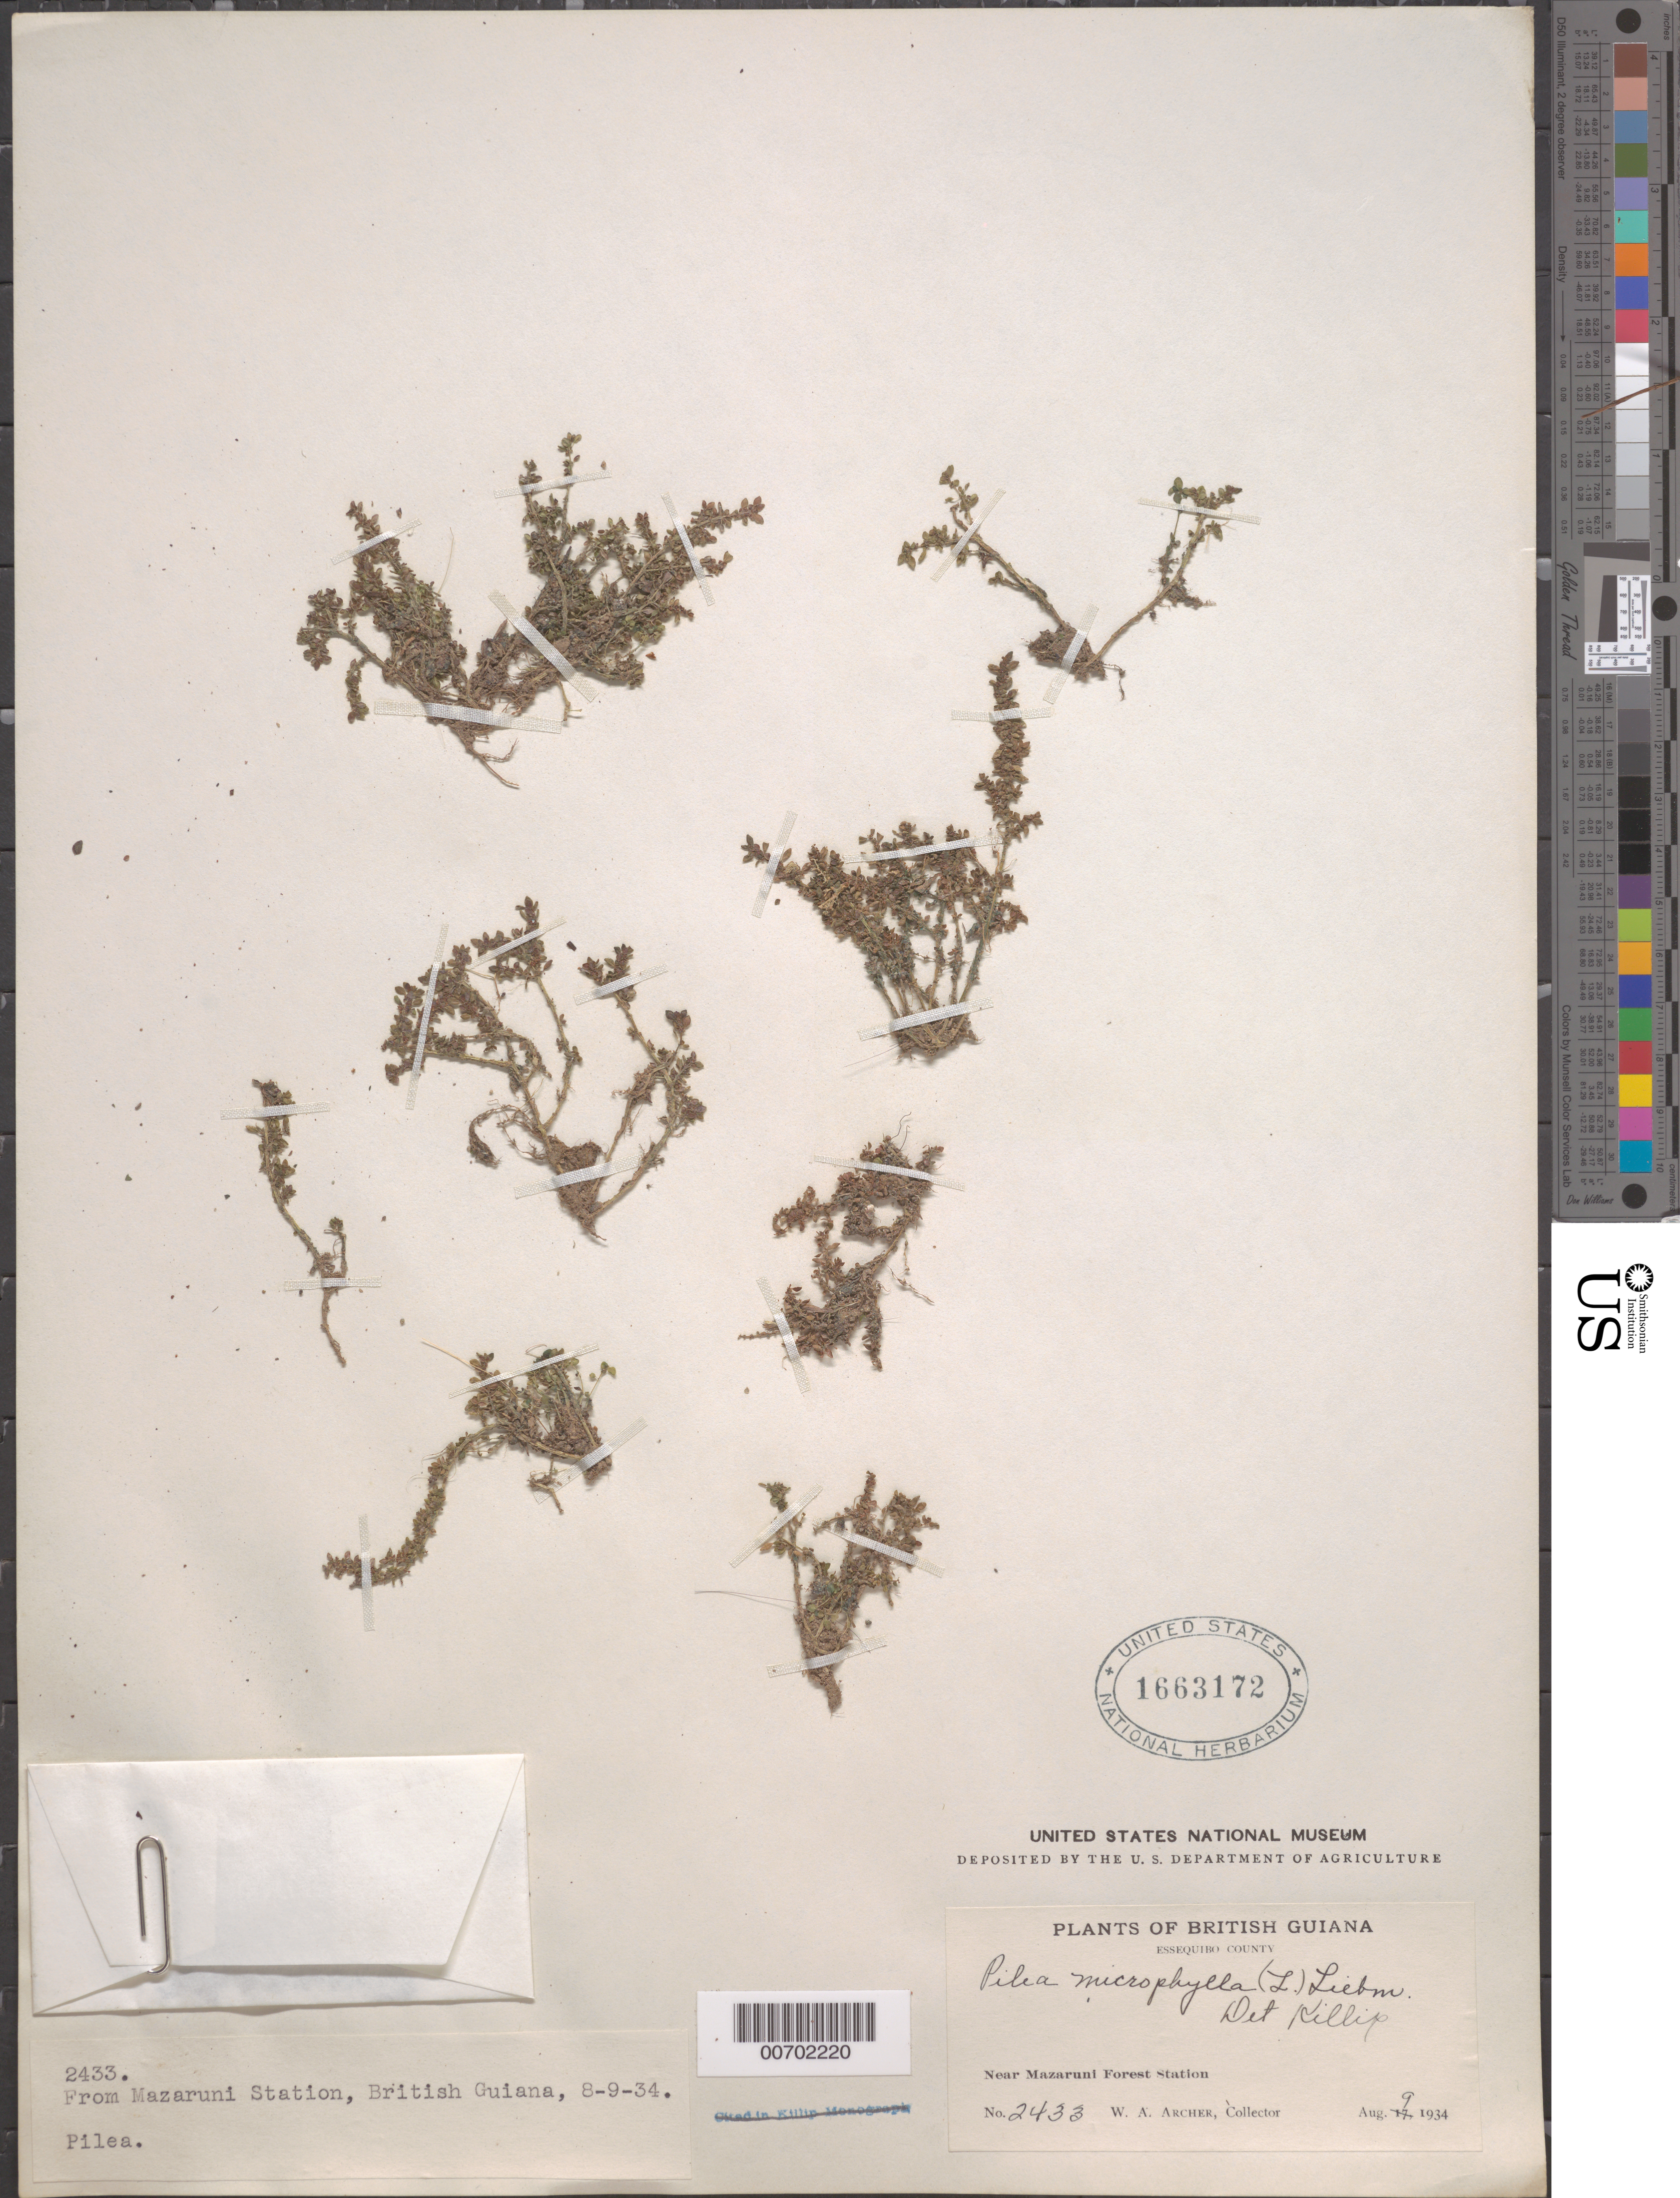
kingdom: Plantae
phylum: Tracheophyta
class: Magnoliopsida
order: Rosales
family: Urticaceae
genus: Pilea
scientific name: Pilea microphylla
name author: (L.) Liebm.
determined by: Killip, Ellsworth P.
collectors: W. A. Archer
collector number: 2433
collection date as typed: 9-Aug-34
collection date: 1934-08-09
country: Guyana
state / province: Cuyuni-Mazaruni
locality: Mazaruni Forest Station, vic.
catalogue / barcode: US 1163172